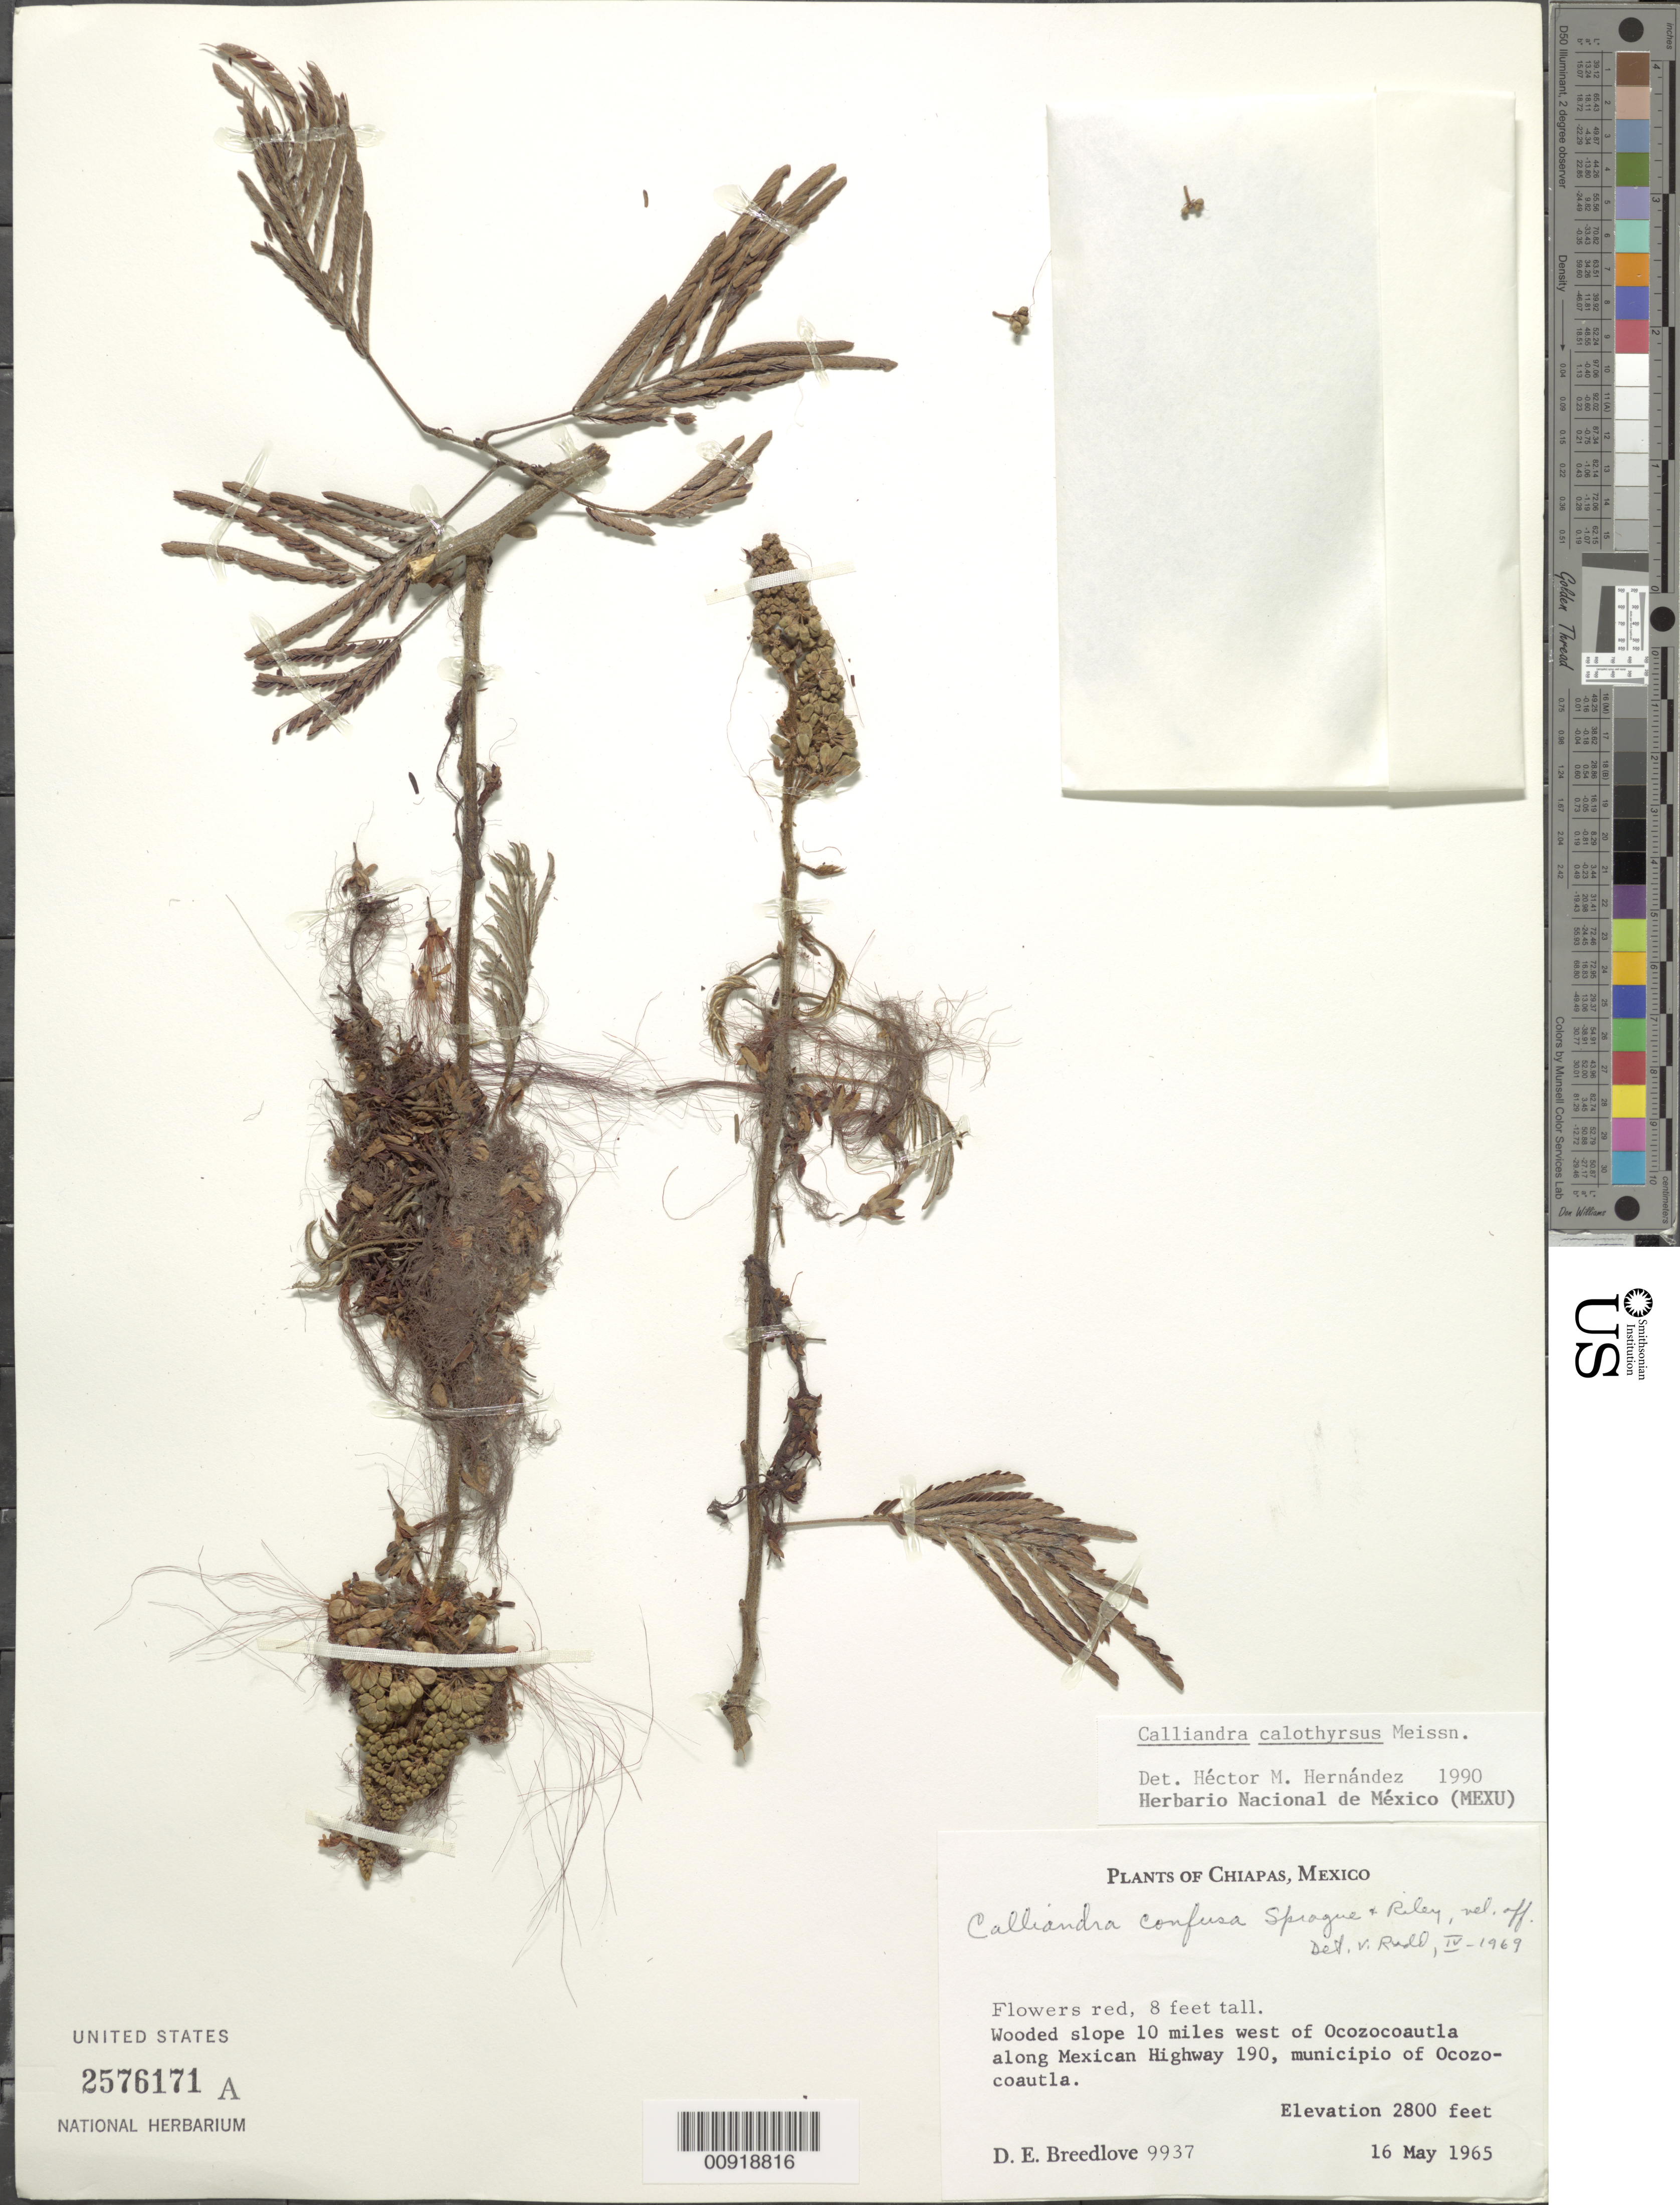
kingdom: Plantae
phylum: Tracheophyta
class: Magnoliopsida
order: Fabales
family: Fabaceae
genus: Calliandra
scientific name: Calliandra calothyrsus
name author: Meisn.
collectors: D. E. Breedlove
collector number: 9937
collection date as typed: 16 May 1965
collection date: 1965-05-16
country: Mexico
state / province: Chiapas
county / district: Ocozocoautla de Espinosa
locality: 10 miles west of Ocozocoautla along Mexican Highway 190, Municipio of Ocozocoautla, Chiapas.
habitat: Wooded slope.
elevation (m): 853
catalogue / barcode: US 2576171A